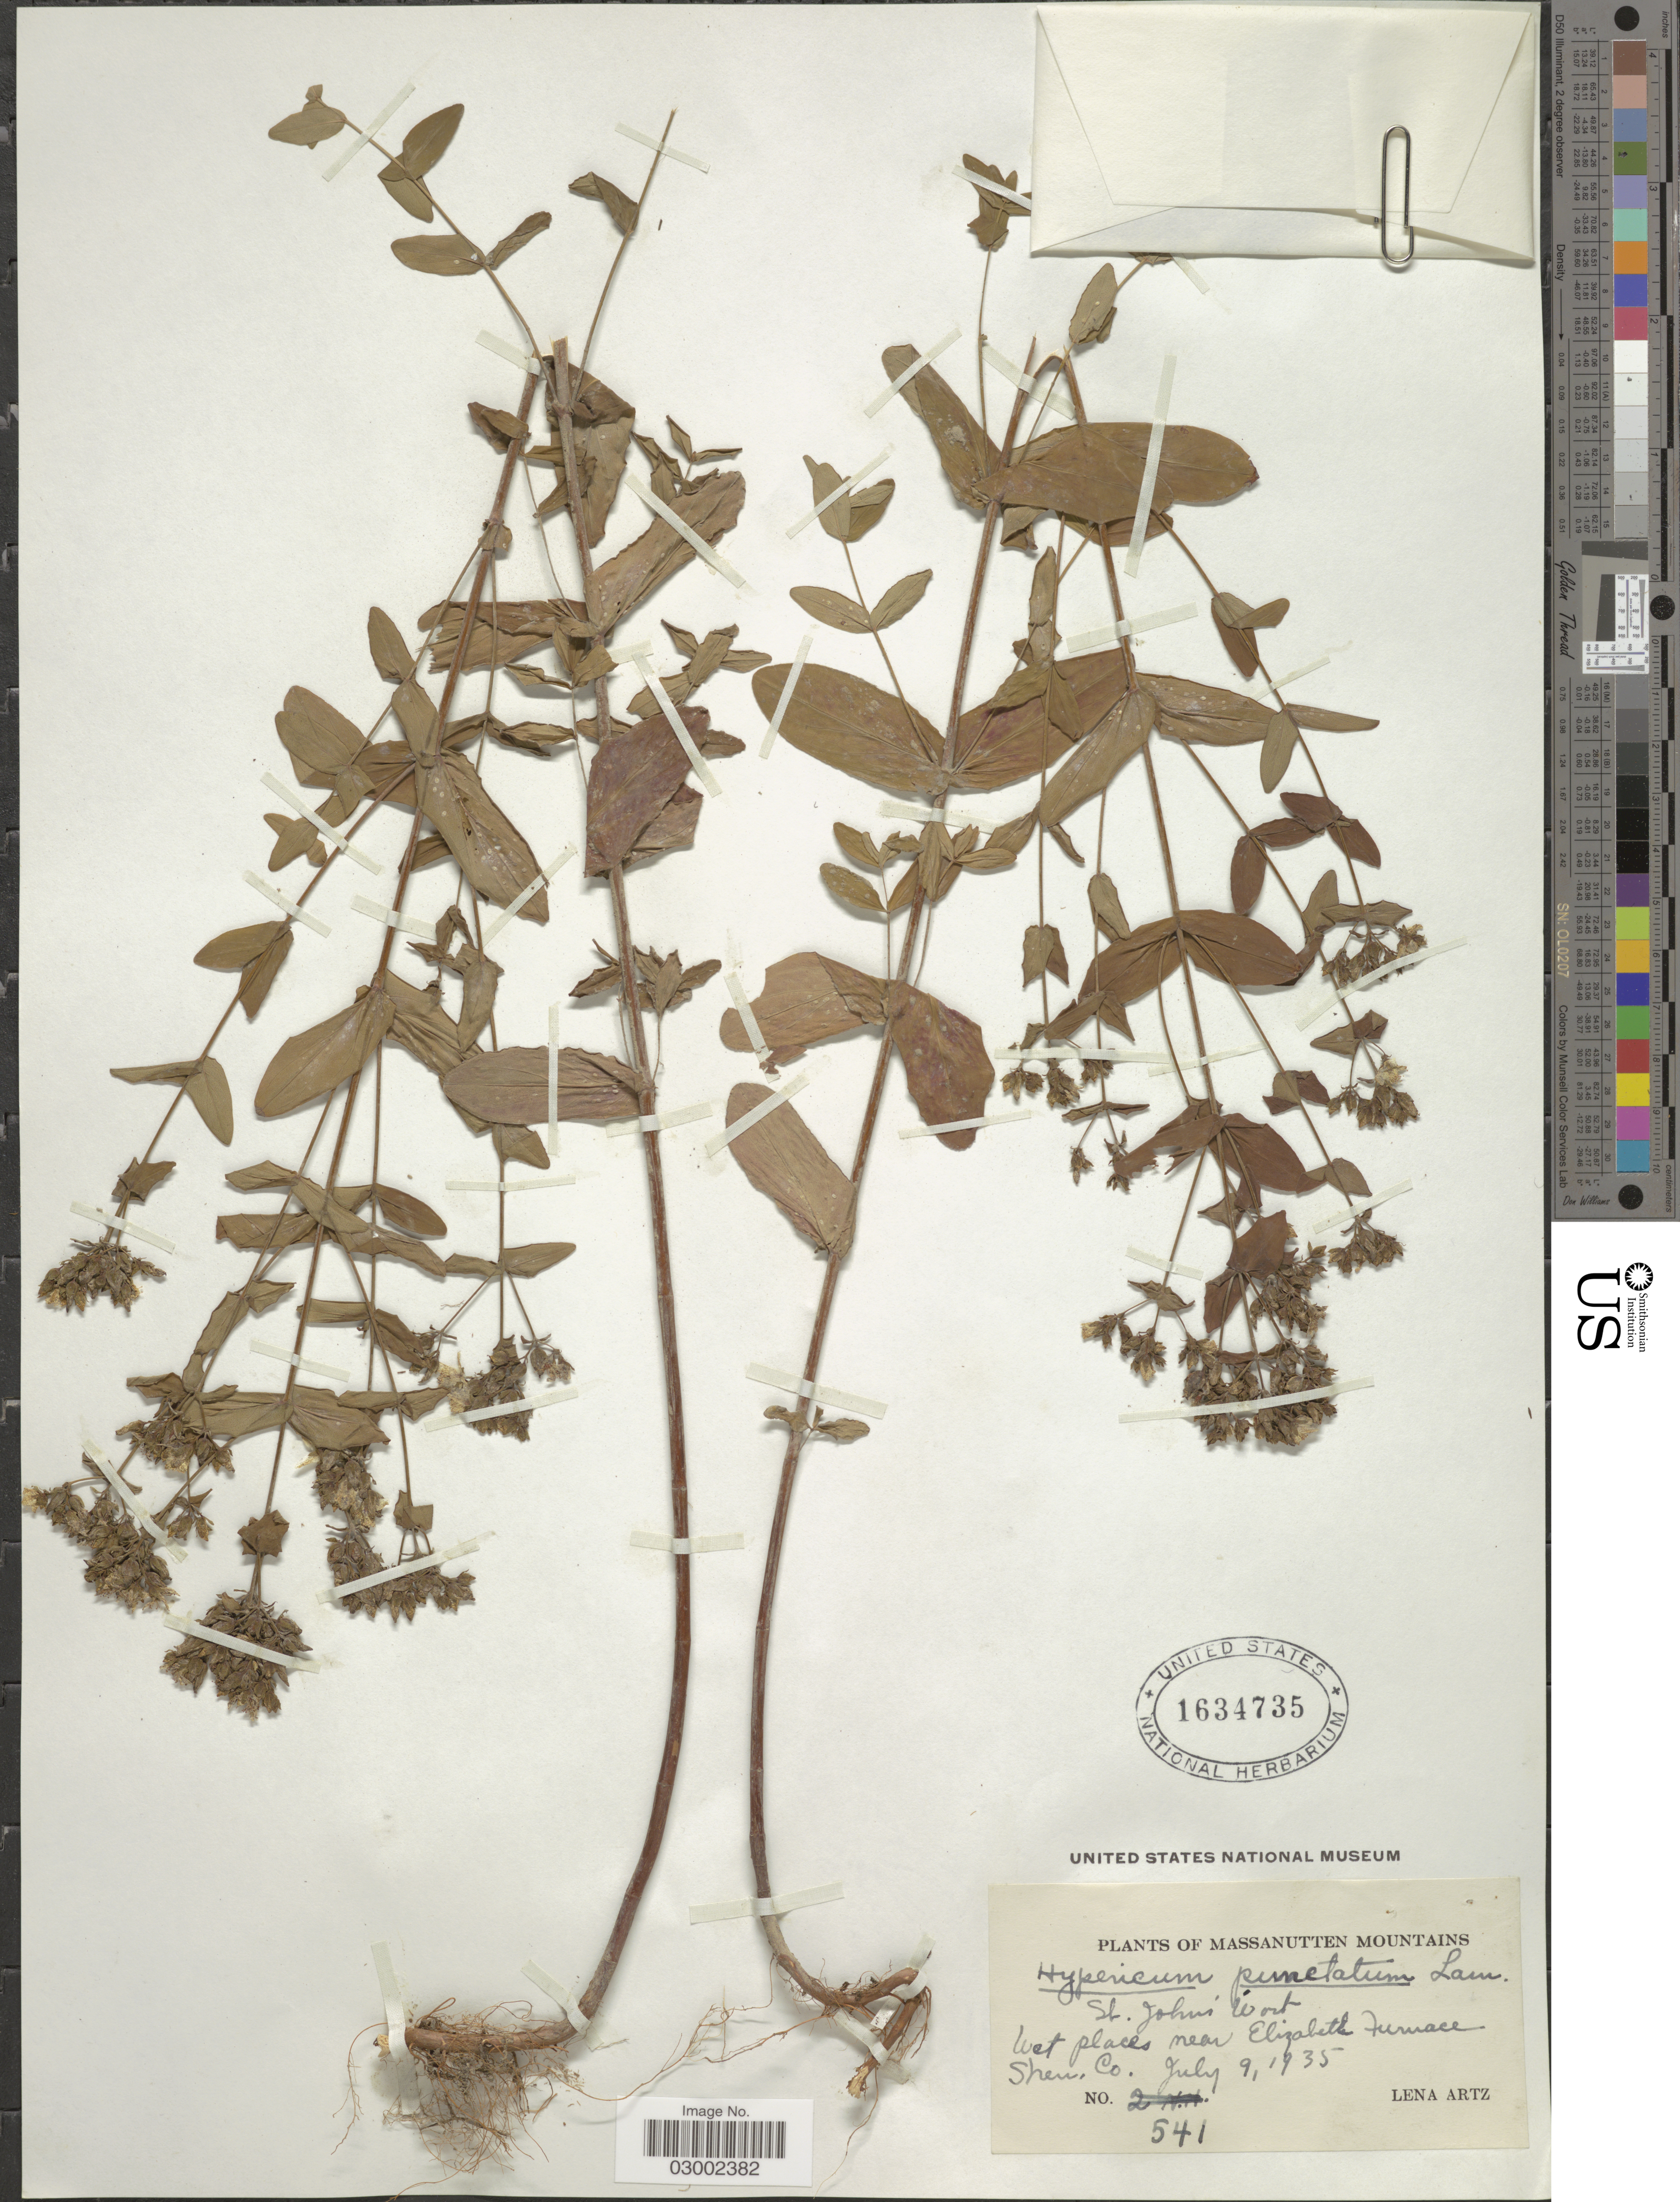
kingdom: Plantae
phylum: Tracheophyta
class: Magnoliopsida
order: Malpighiales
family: Hypericaceae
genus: Hypericum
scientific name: Hypericum punctatum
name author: Lam.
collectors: L. Artz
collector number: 541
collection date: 1935-07-09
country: United States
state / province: Virginia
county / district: Shenandoah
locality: Massanutten Mountains. St. John's Wort. Wet places near Elizabeth furnace. Shen. Co.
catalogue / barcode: US 1634735